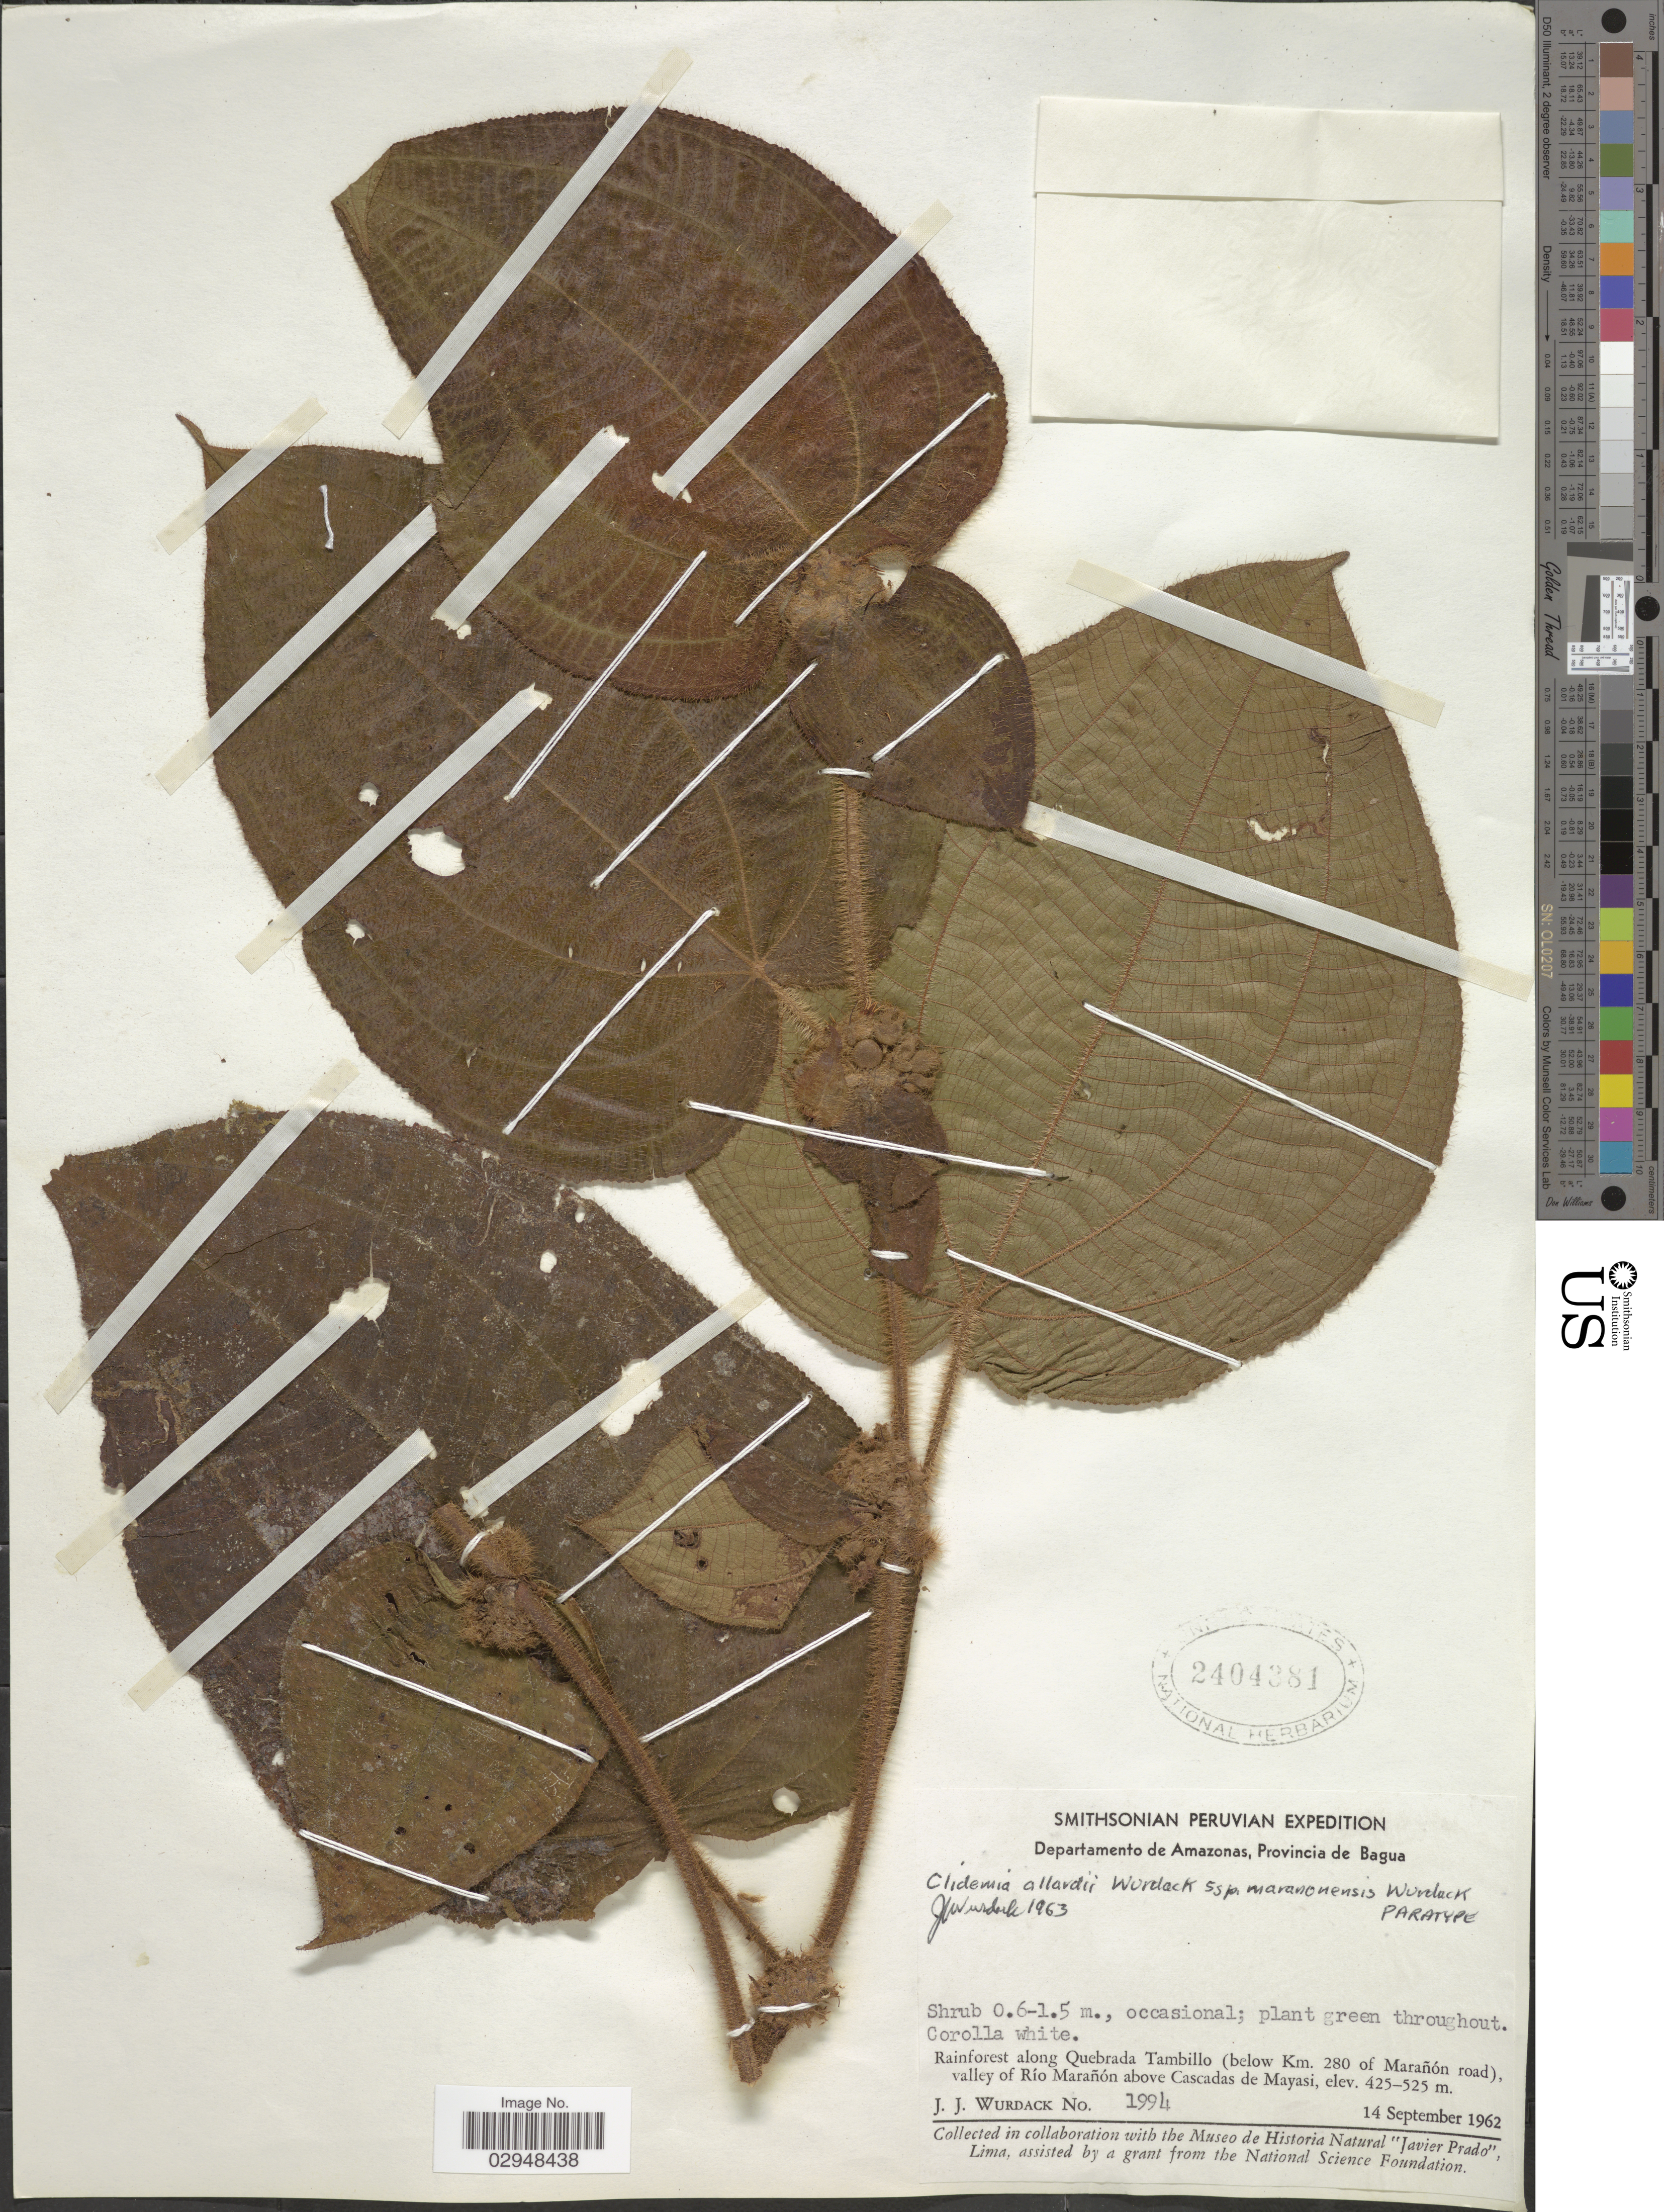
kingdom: Plantae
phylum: Tracheophyta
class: Magnoliopsida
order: Myrtales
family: Melastomataceae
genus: Clidemia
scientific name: Clidemia allardii subsp. maranonensis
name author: Wurdack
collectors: J. J. Wurdack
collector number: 1994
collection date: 1962-09-14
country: Peru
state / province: Amazonas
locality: Departamento de Amazonas, Provincia de Bagua, Rainforest along Quebrada Tambillo (below Km. 280 of Marañón road), valley of Río Marañón above Cascadas de Mayasi.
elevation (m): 425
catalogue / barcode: US 2404381